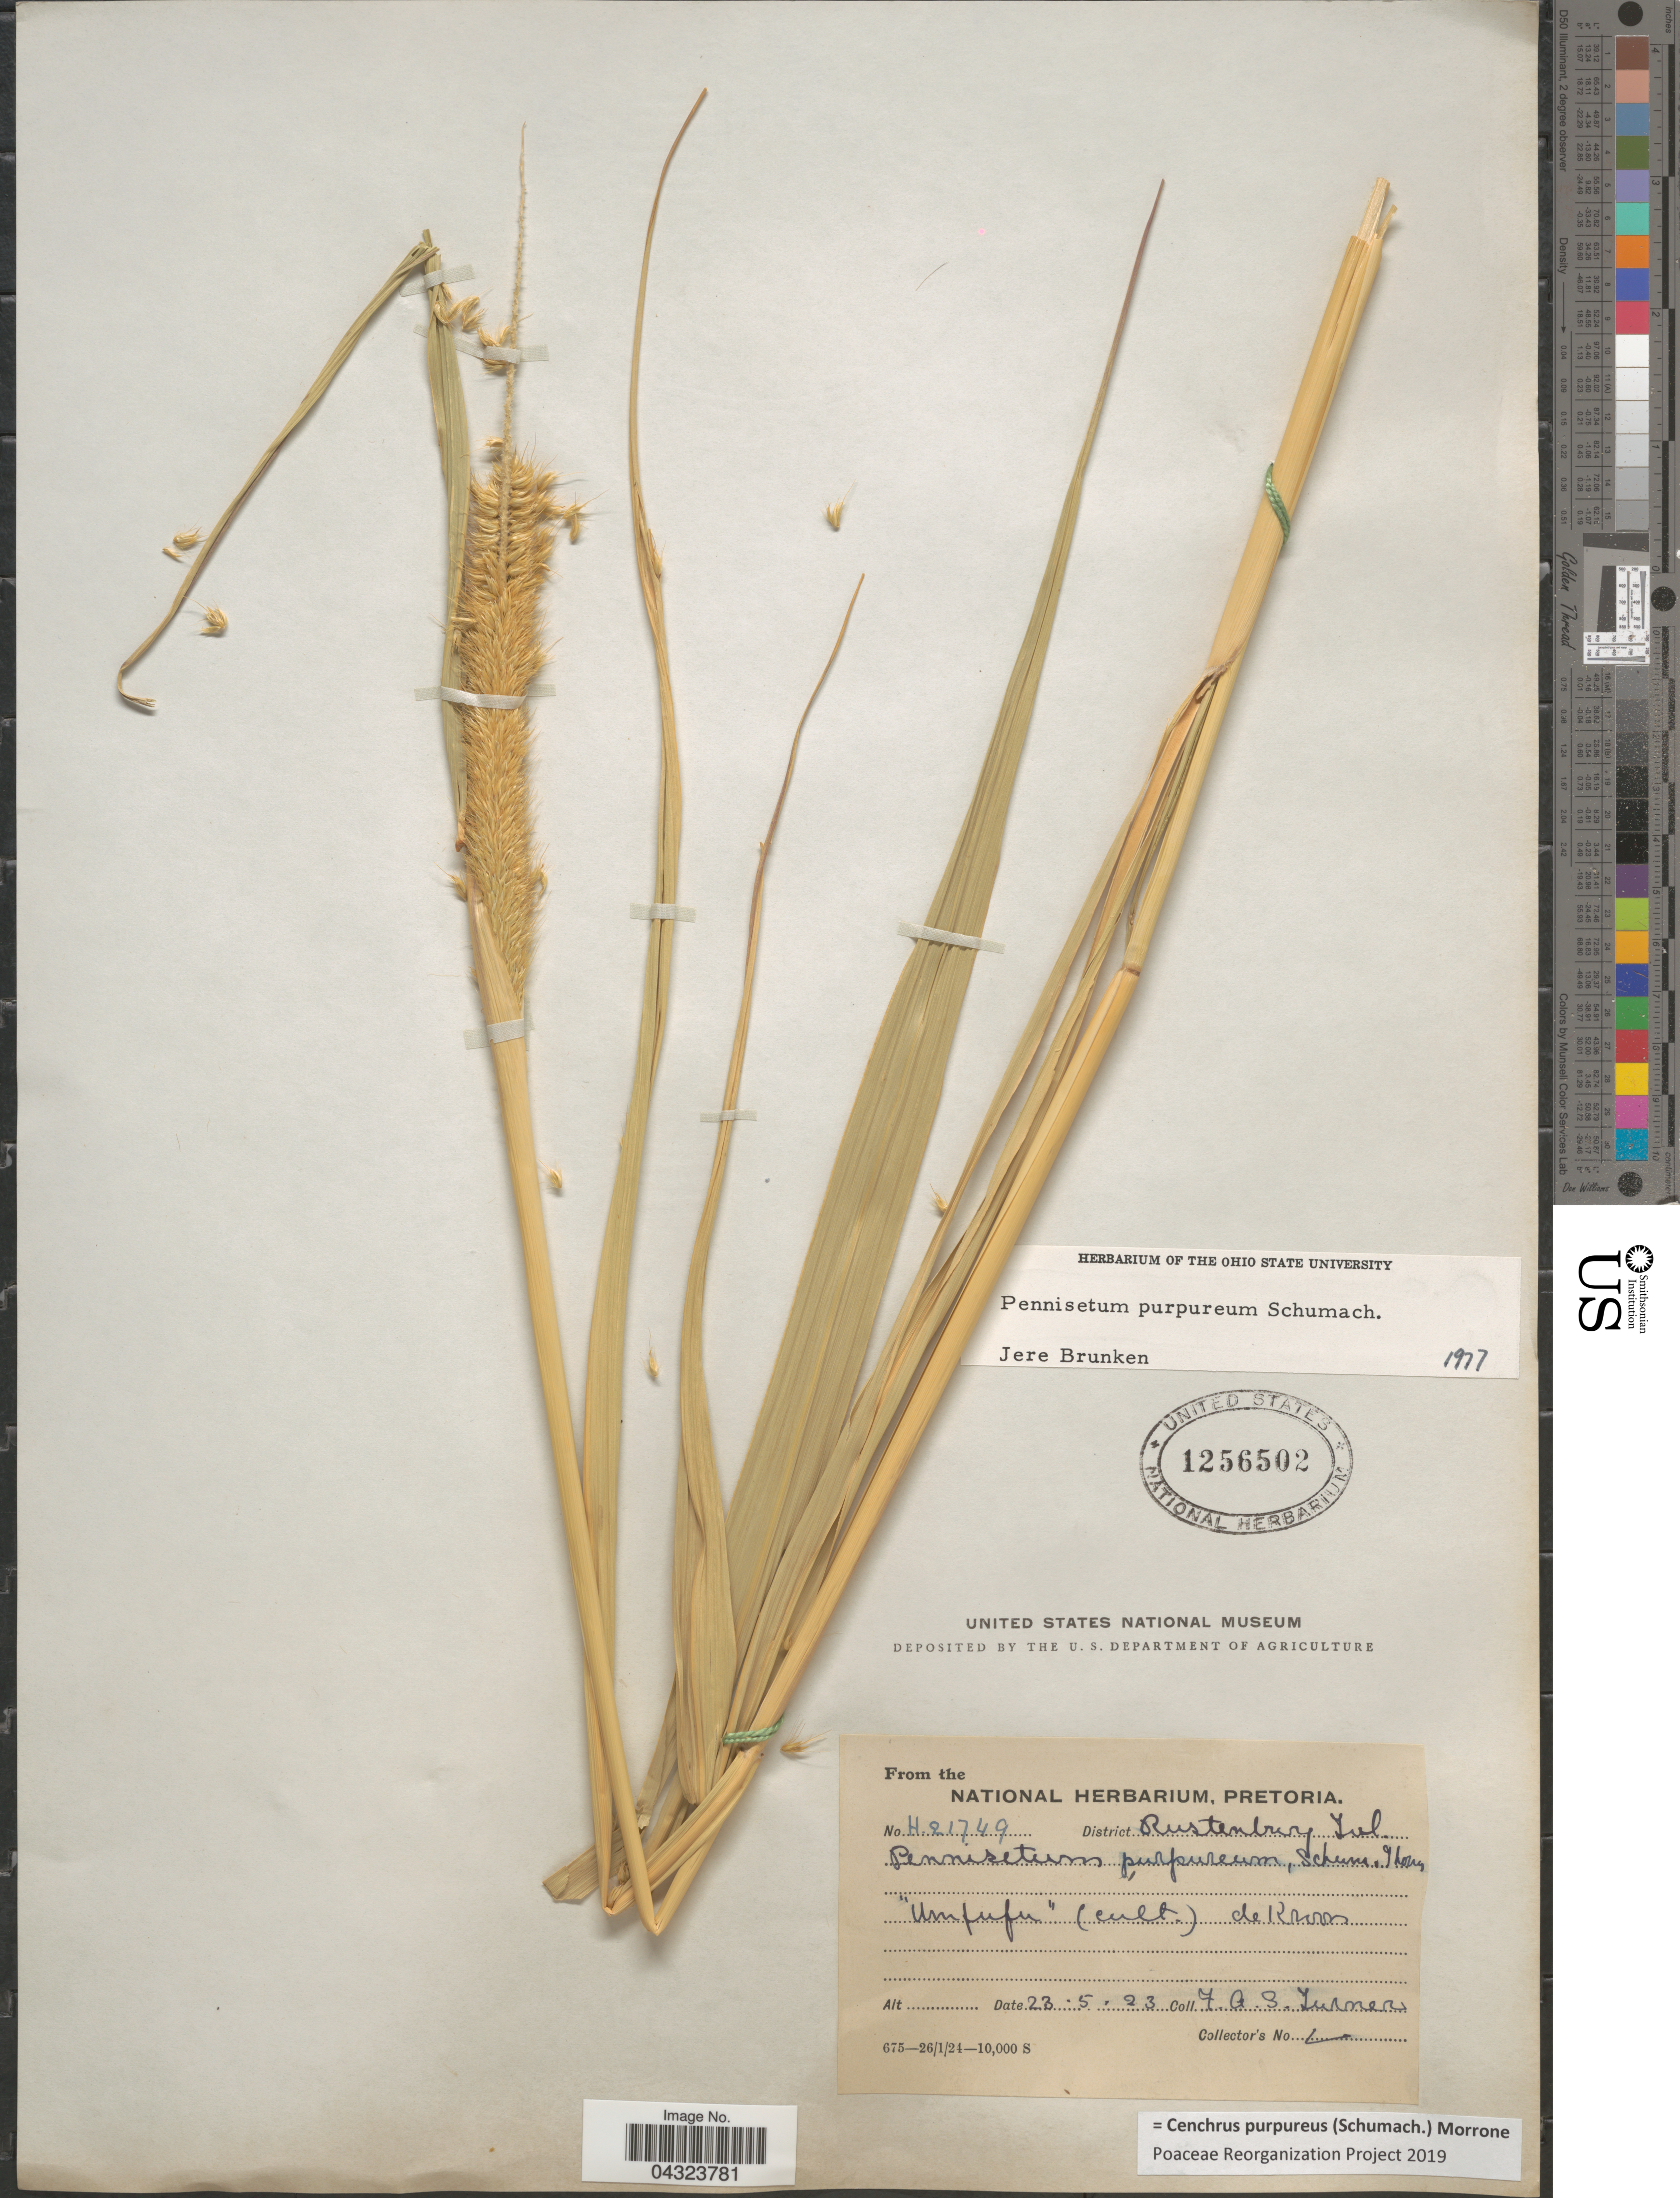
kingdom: Plantae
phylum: Tracheophyta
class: Liliopsida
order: Poales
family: Poaceae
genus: Cenchrus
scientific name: Cenchrus purpureus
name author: (Schumach.) Morrone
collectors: F. Turner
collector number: H21749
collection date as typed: Transcribed d/m/y: 23/5/23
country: South Africa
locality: District Rustenburg, Tvl. "Umfufu" de Kroon.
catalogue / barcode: US 1256502